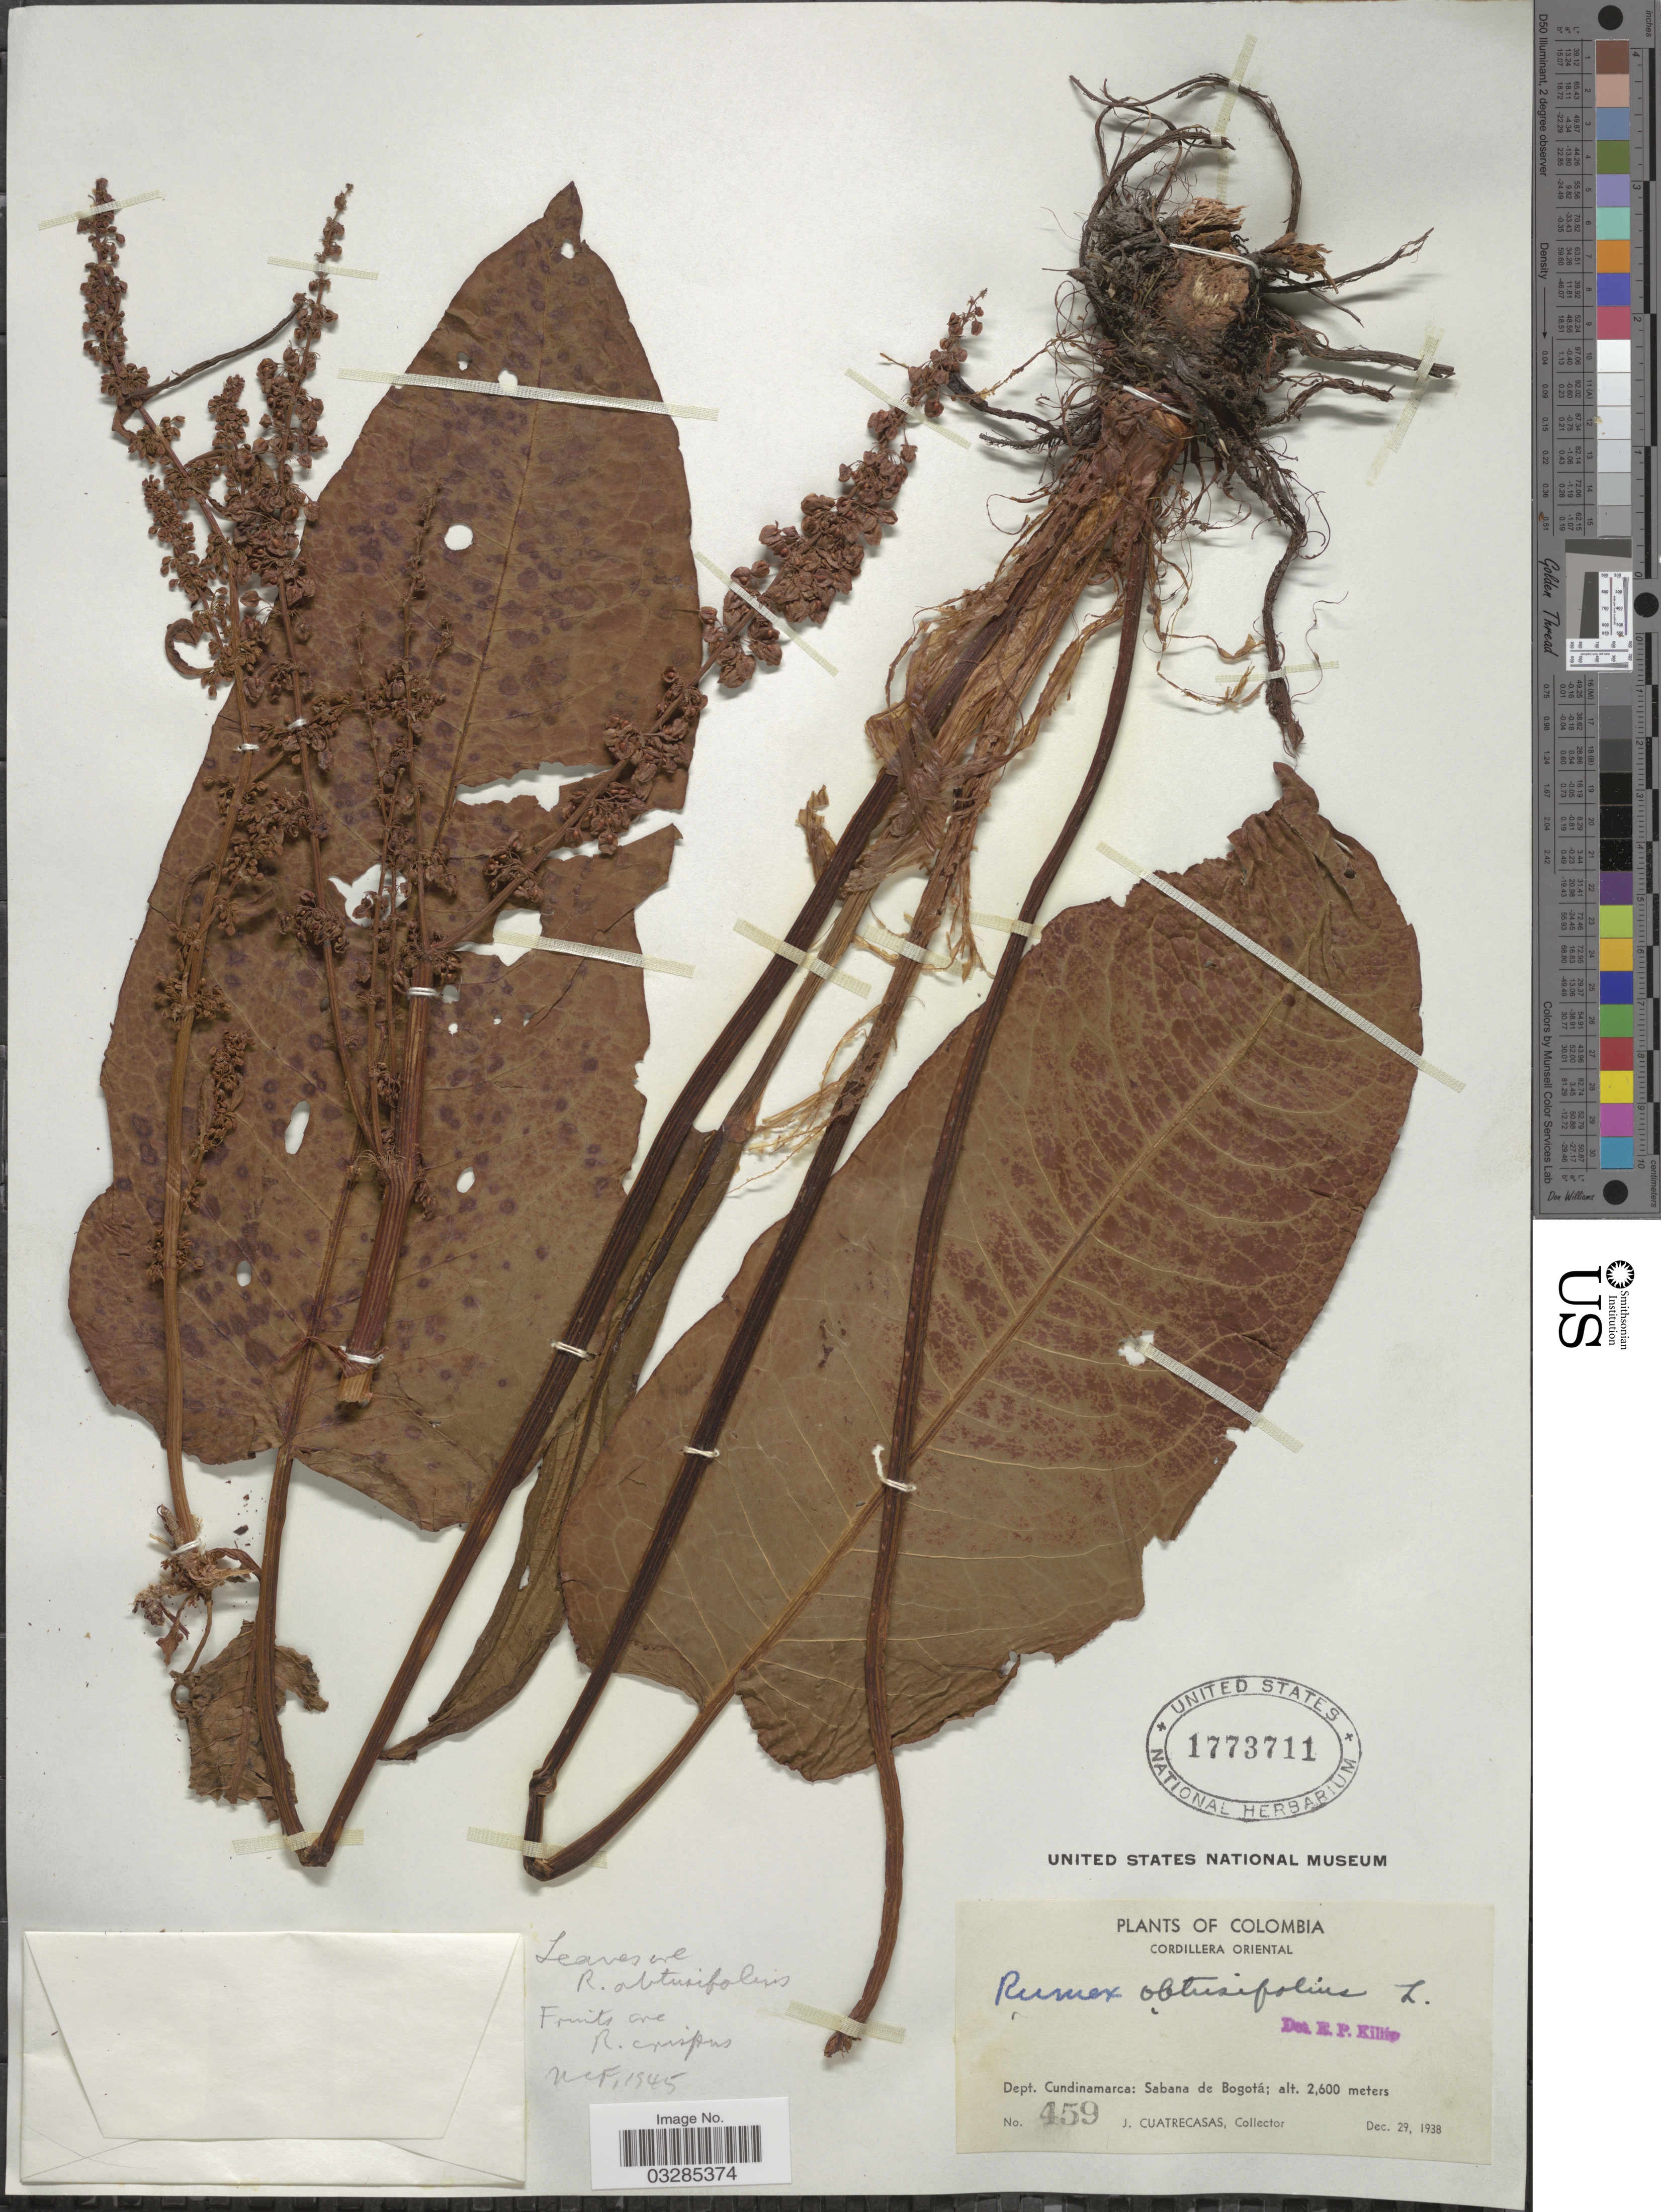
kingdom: Plantae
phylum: Tracheophyta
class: Magnoliopsida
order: Caryophyllales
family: Polygonaceae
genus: Rumex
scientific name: Rumex obtusifolius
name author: L.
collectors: J. Cuatrecasas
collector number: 459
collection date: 1938-12-29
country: Colombia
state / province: Cundinamarca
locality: Cordillera Oriental. Dept. Cundinamarca: Sabana de Bogotá.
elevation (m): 2600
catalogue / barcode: US 1773711